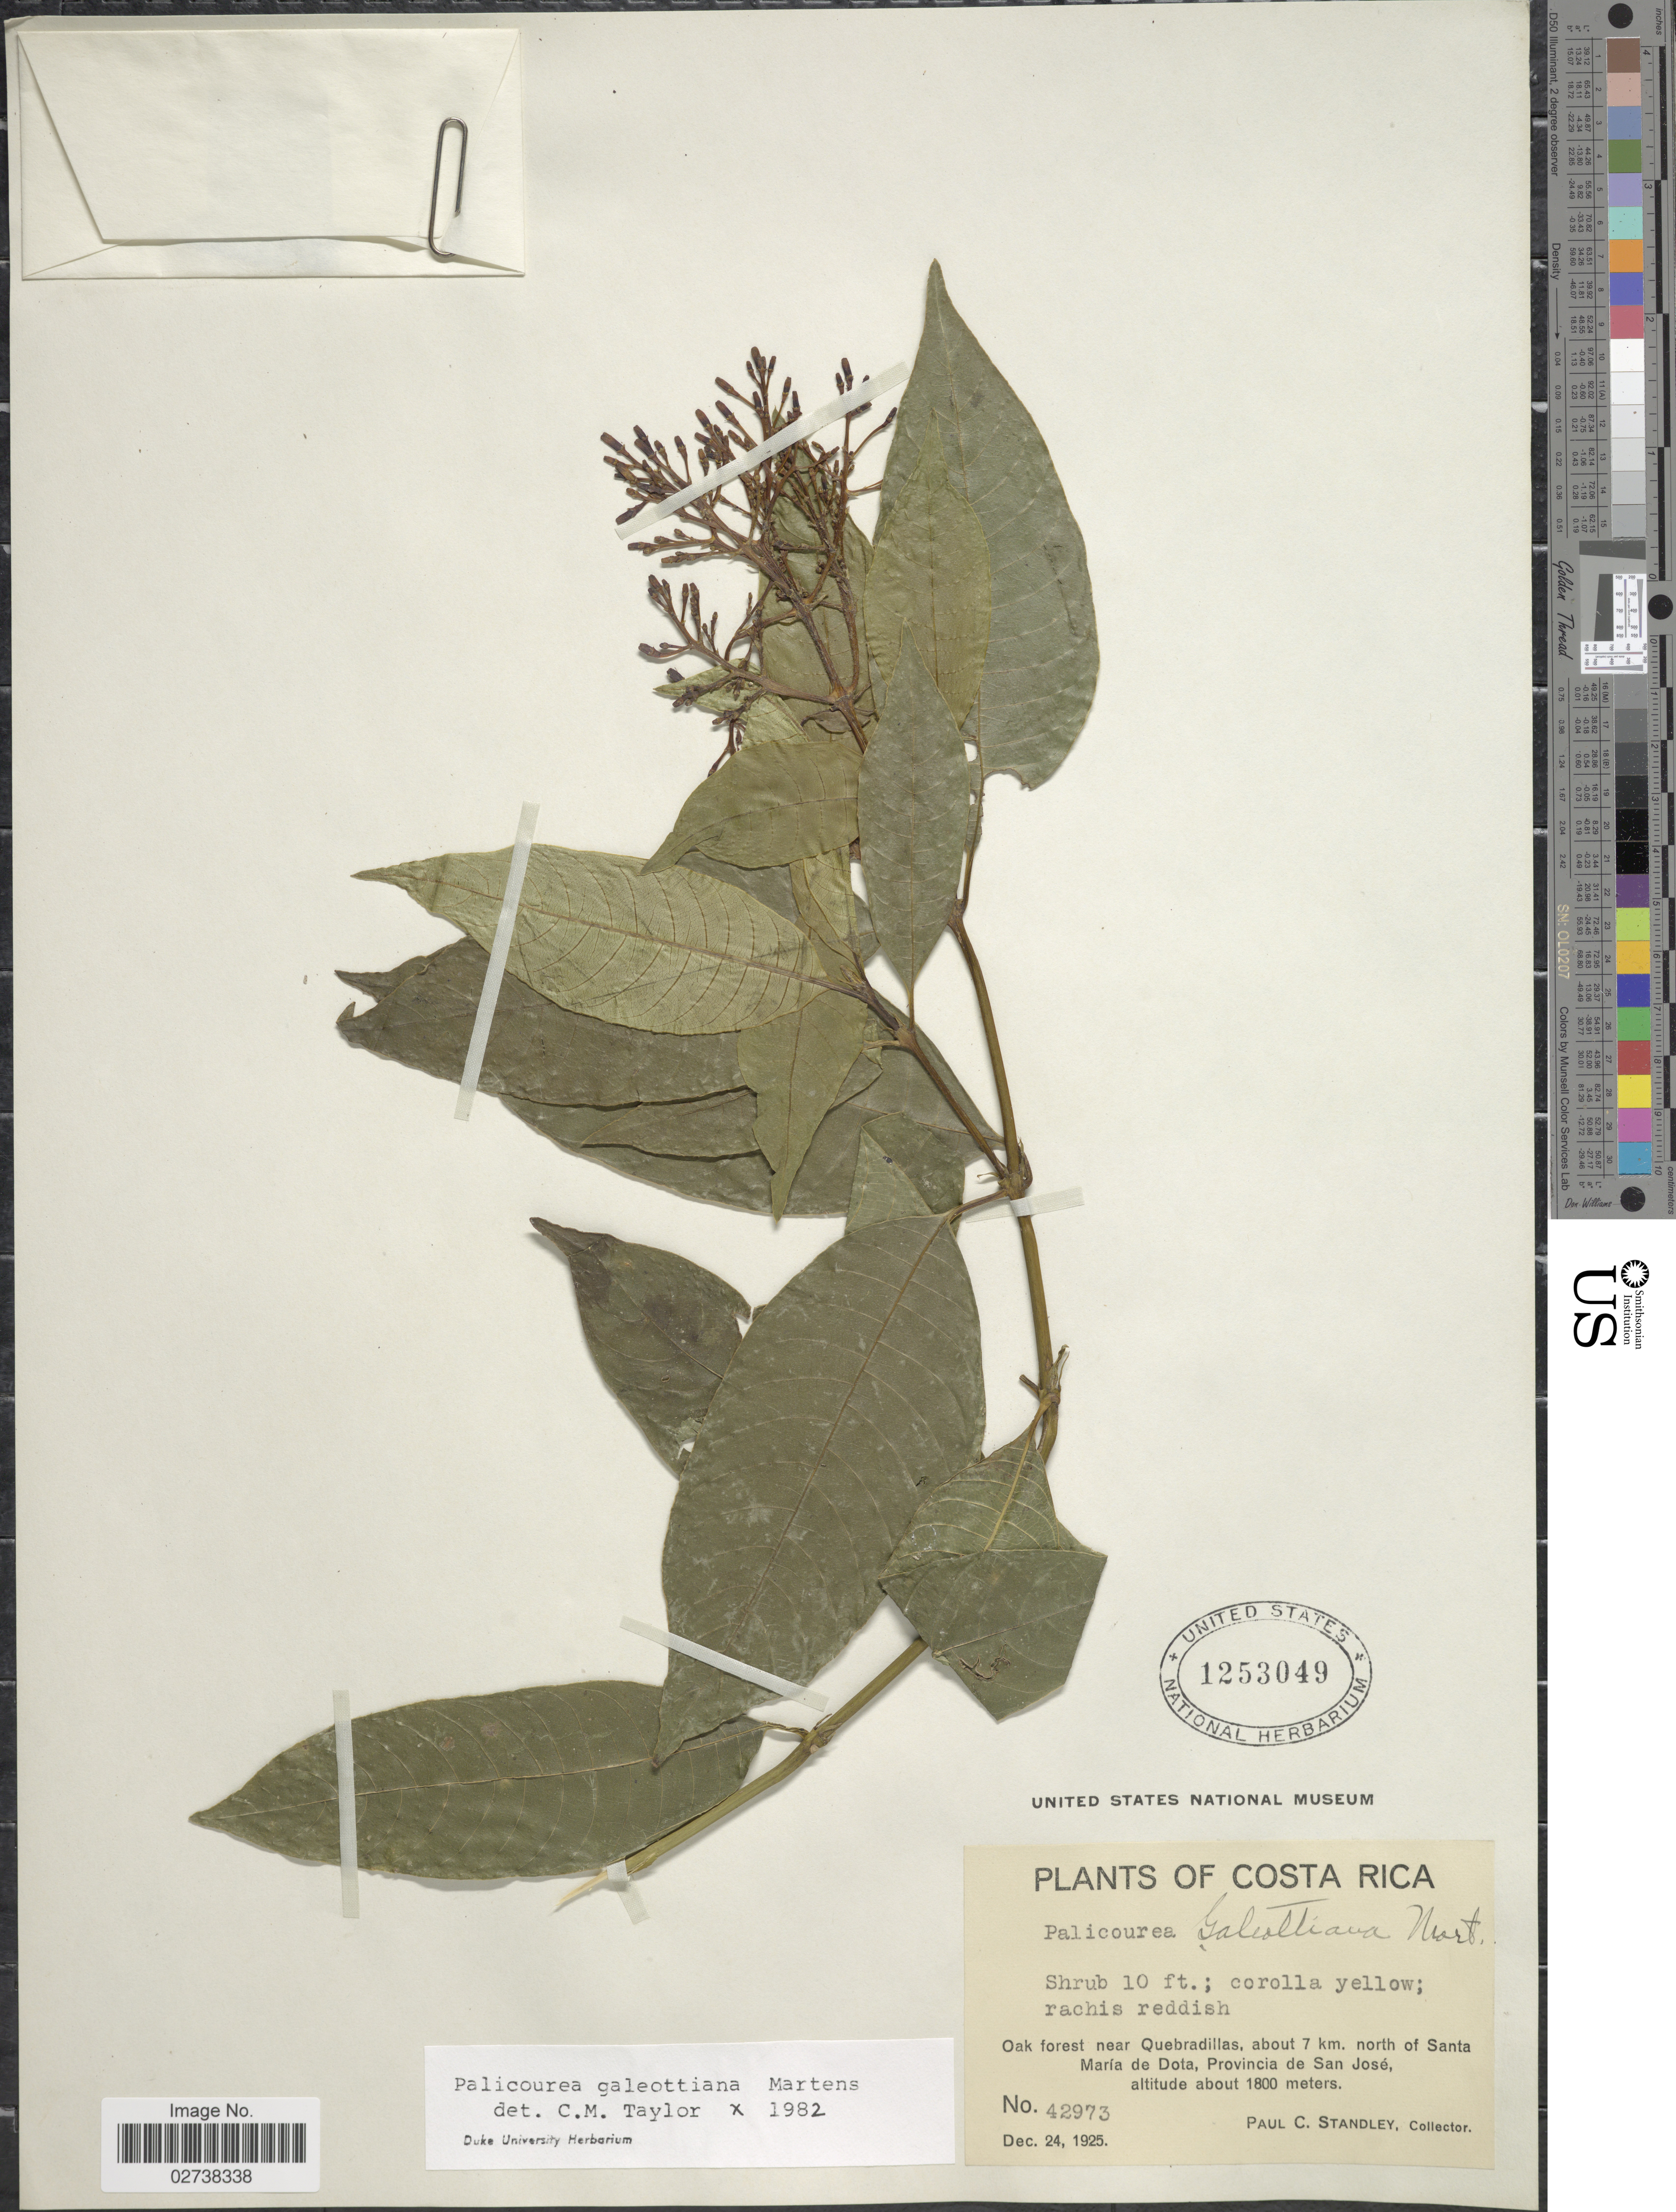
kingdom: Plantae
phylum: Tracheophyta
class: Magnoliopsida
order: Gentianales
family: Rubiaceae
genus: Palicourea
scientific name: Palicourea galeottiana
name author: M. Martens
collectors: P. C. Standley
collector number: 42973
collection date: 1925-12-24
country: Costa Rica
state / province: San José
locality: Oak forest near Quebradillas, about 7 km. north of Santa Maria de Dota, Provincia de San Jose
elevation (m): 1800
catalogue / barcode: US 1253049